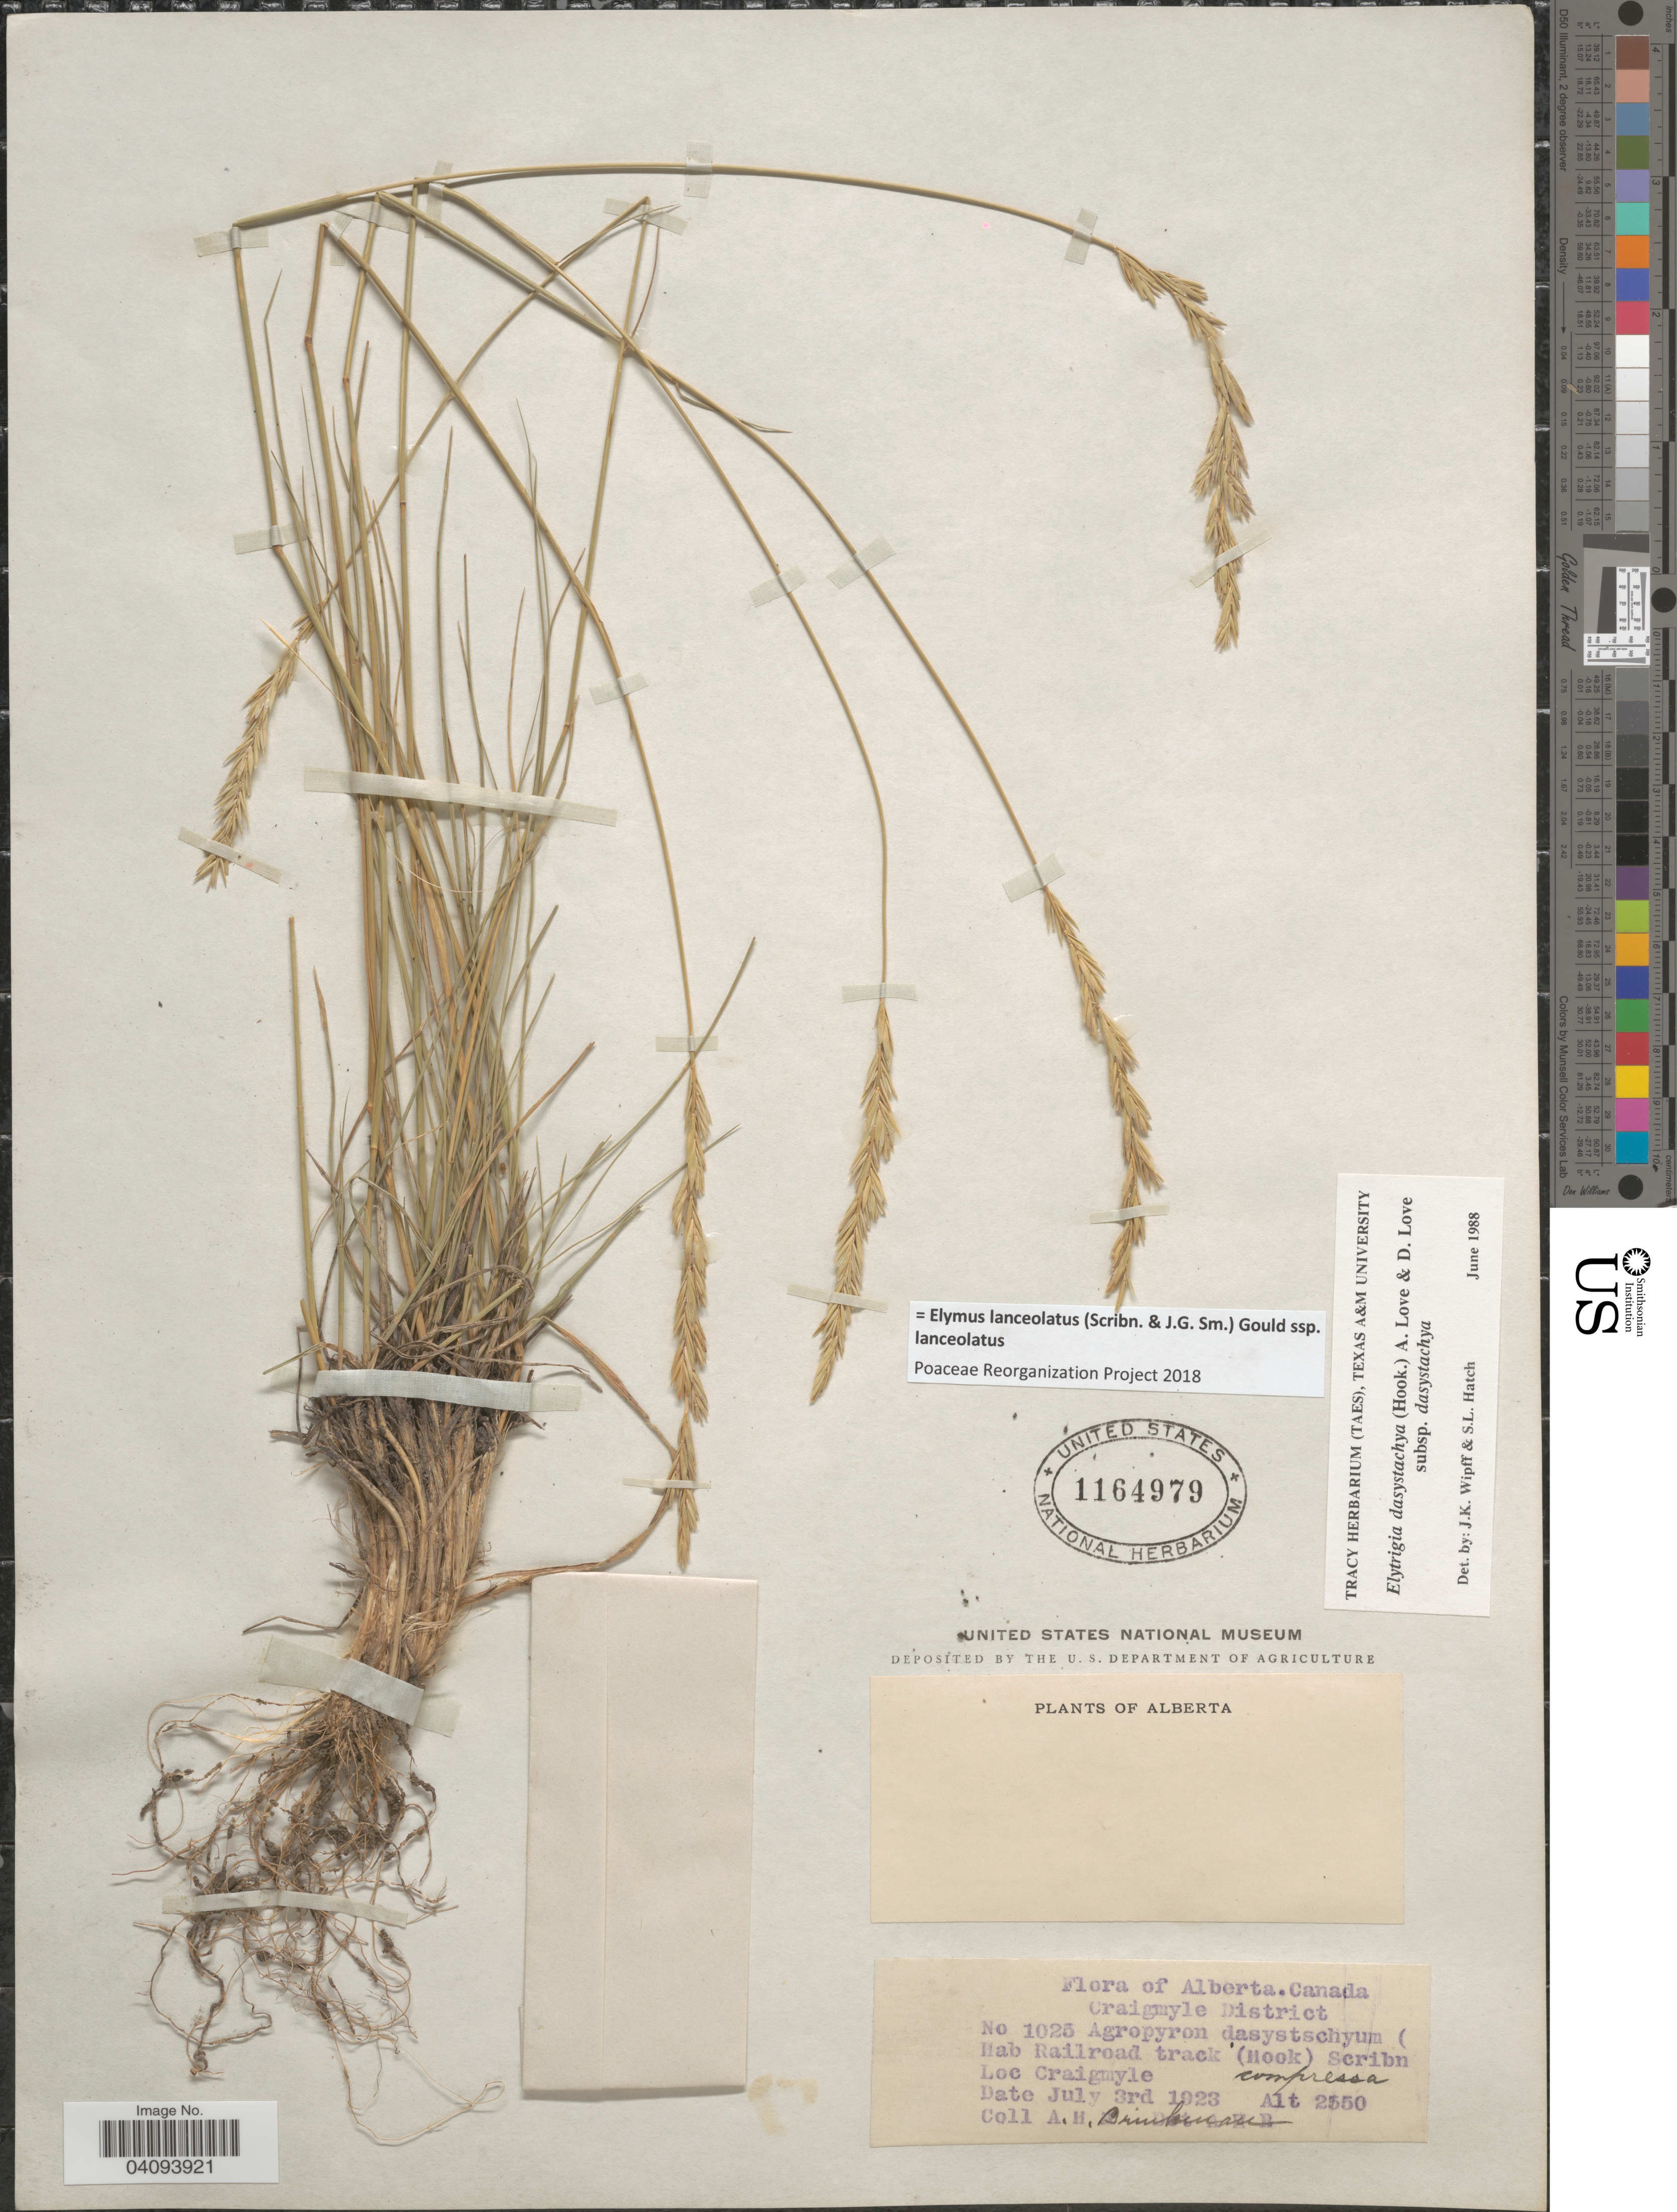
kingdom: Plantae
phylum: Tracheophyta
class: Liliopsida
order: Poales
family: Poaceae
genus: Elymus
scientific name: Elymus lanceolatus subsp. lanceolatus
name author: (Scribn. & J.G. Sm.) Gould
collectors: A. Brinkman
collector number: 1025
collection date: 1923-07-03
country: Canada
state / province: Alberta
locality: Craigmyle District. Railroad track. Craigmyle.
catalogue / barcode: US 1164979